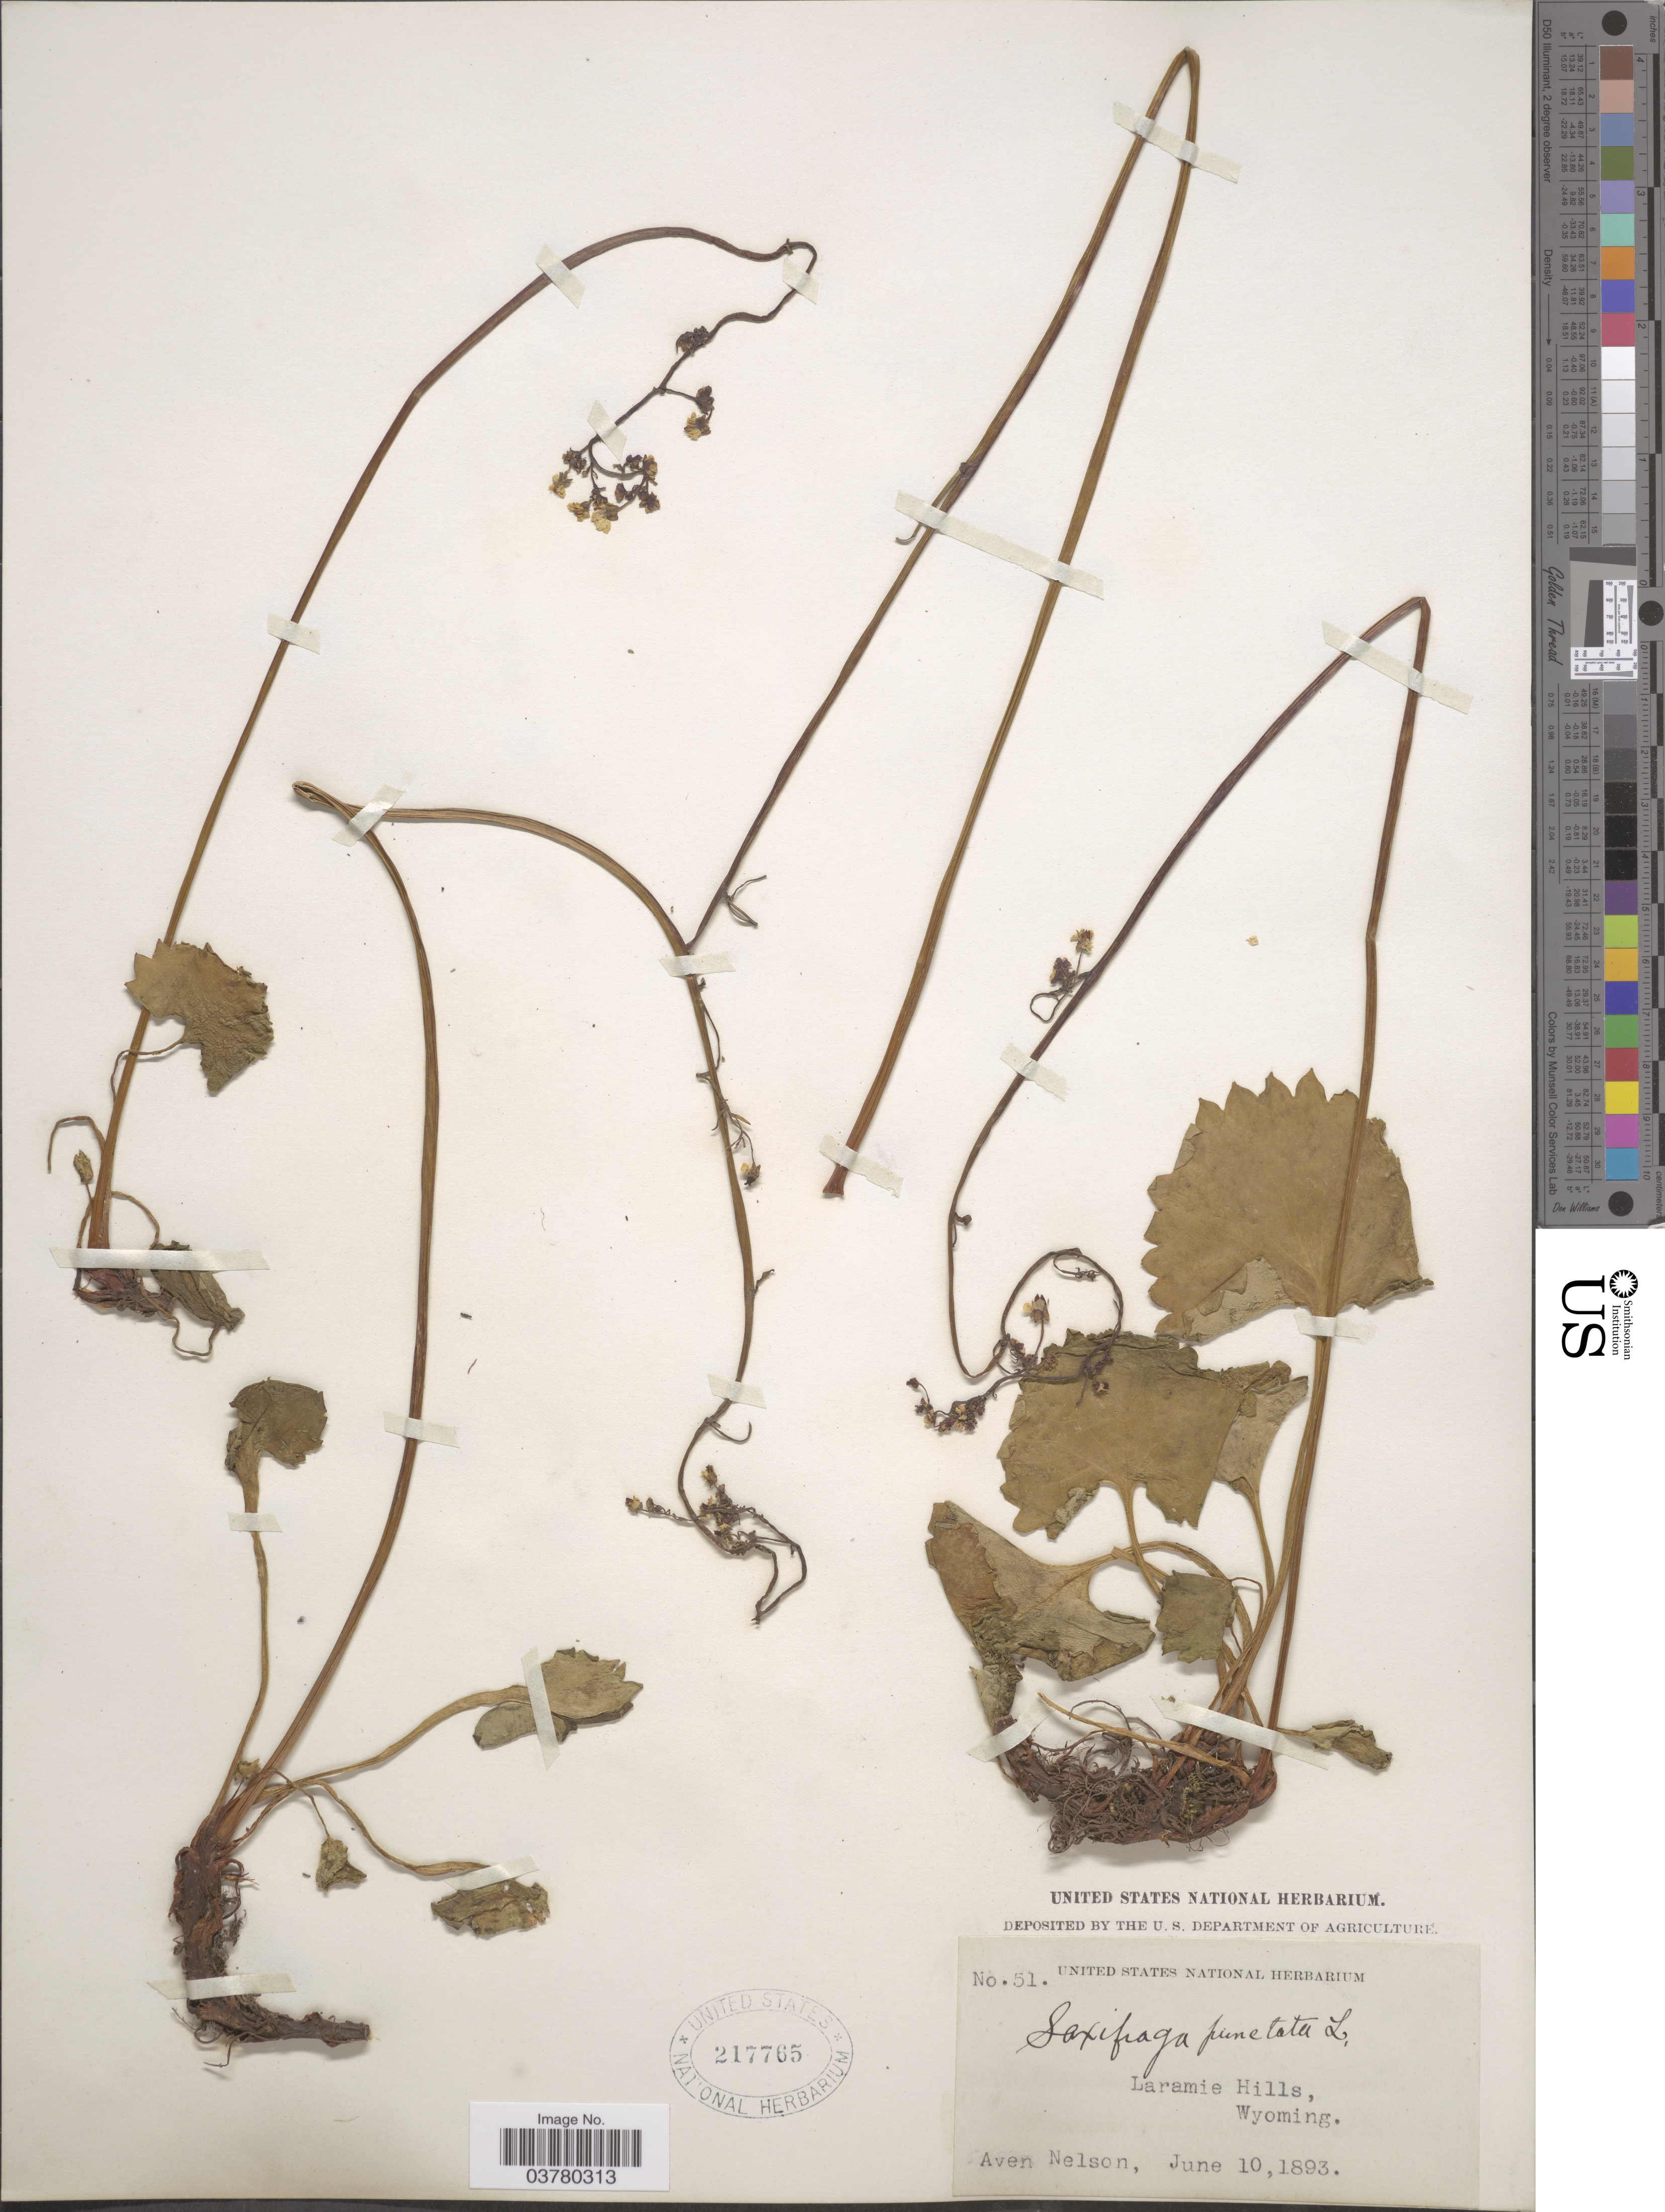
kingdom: Plantae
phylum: Tracheophyta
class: Magnoliopsida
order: Saxifragales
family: Saxifragaceae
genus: Micranthes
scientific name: Micranthes odontoloma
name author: (Piper) A. Heller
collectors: A. Nelson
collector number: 51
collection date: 1893-06-10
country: United States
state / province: Wyoming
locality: Laramie Hills.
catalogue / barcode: US 217765